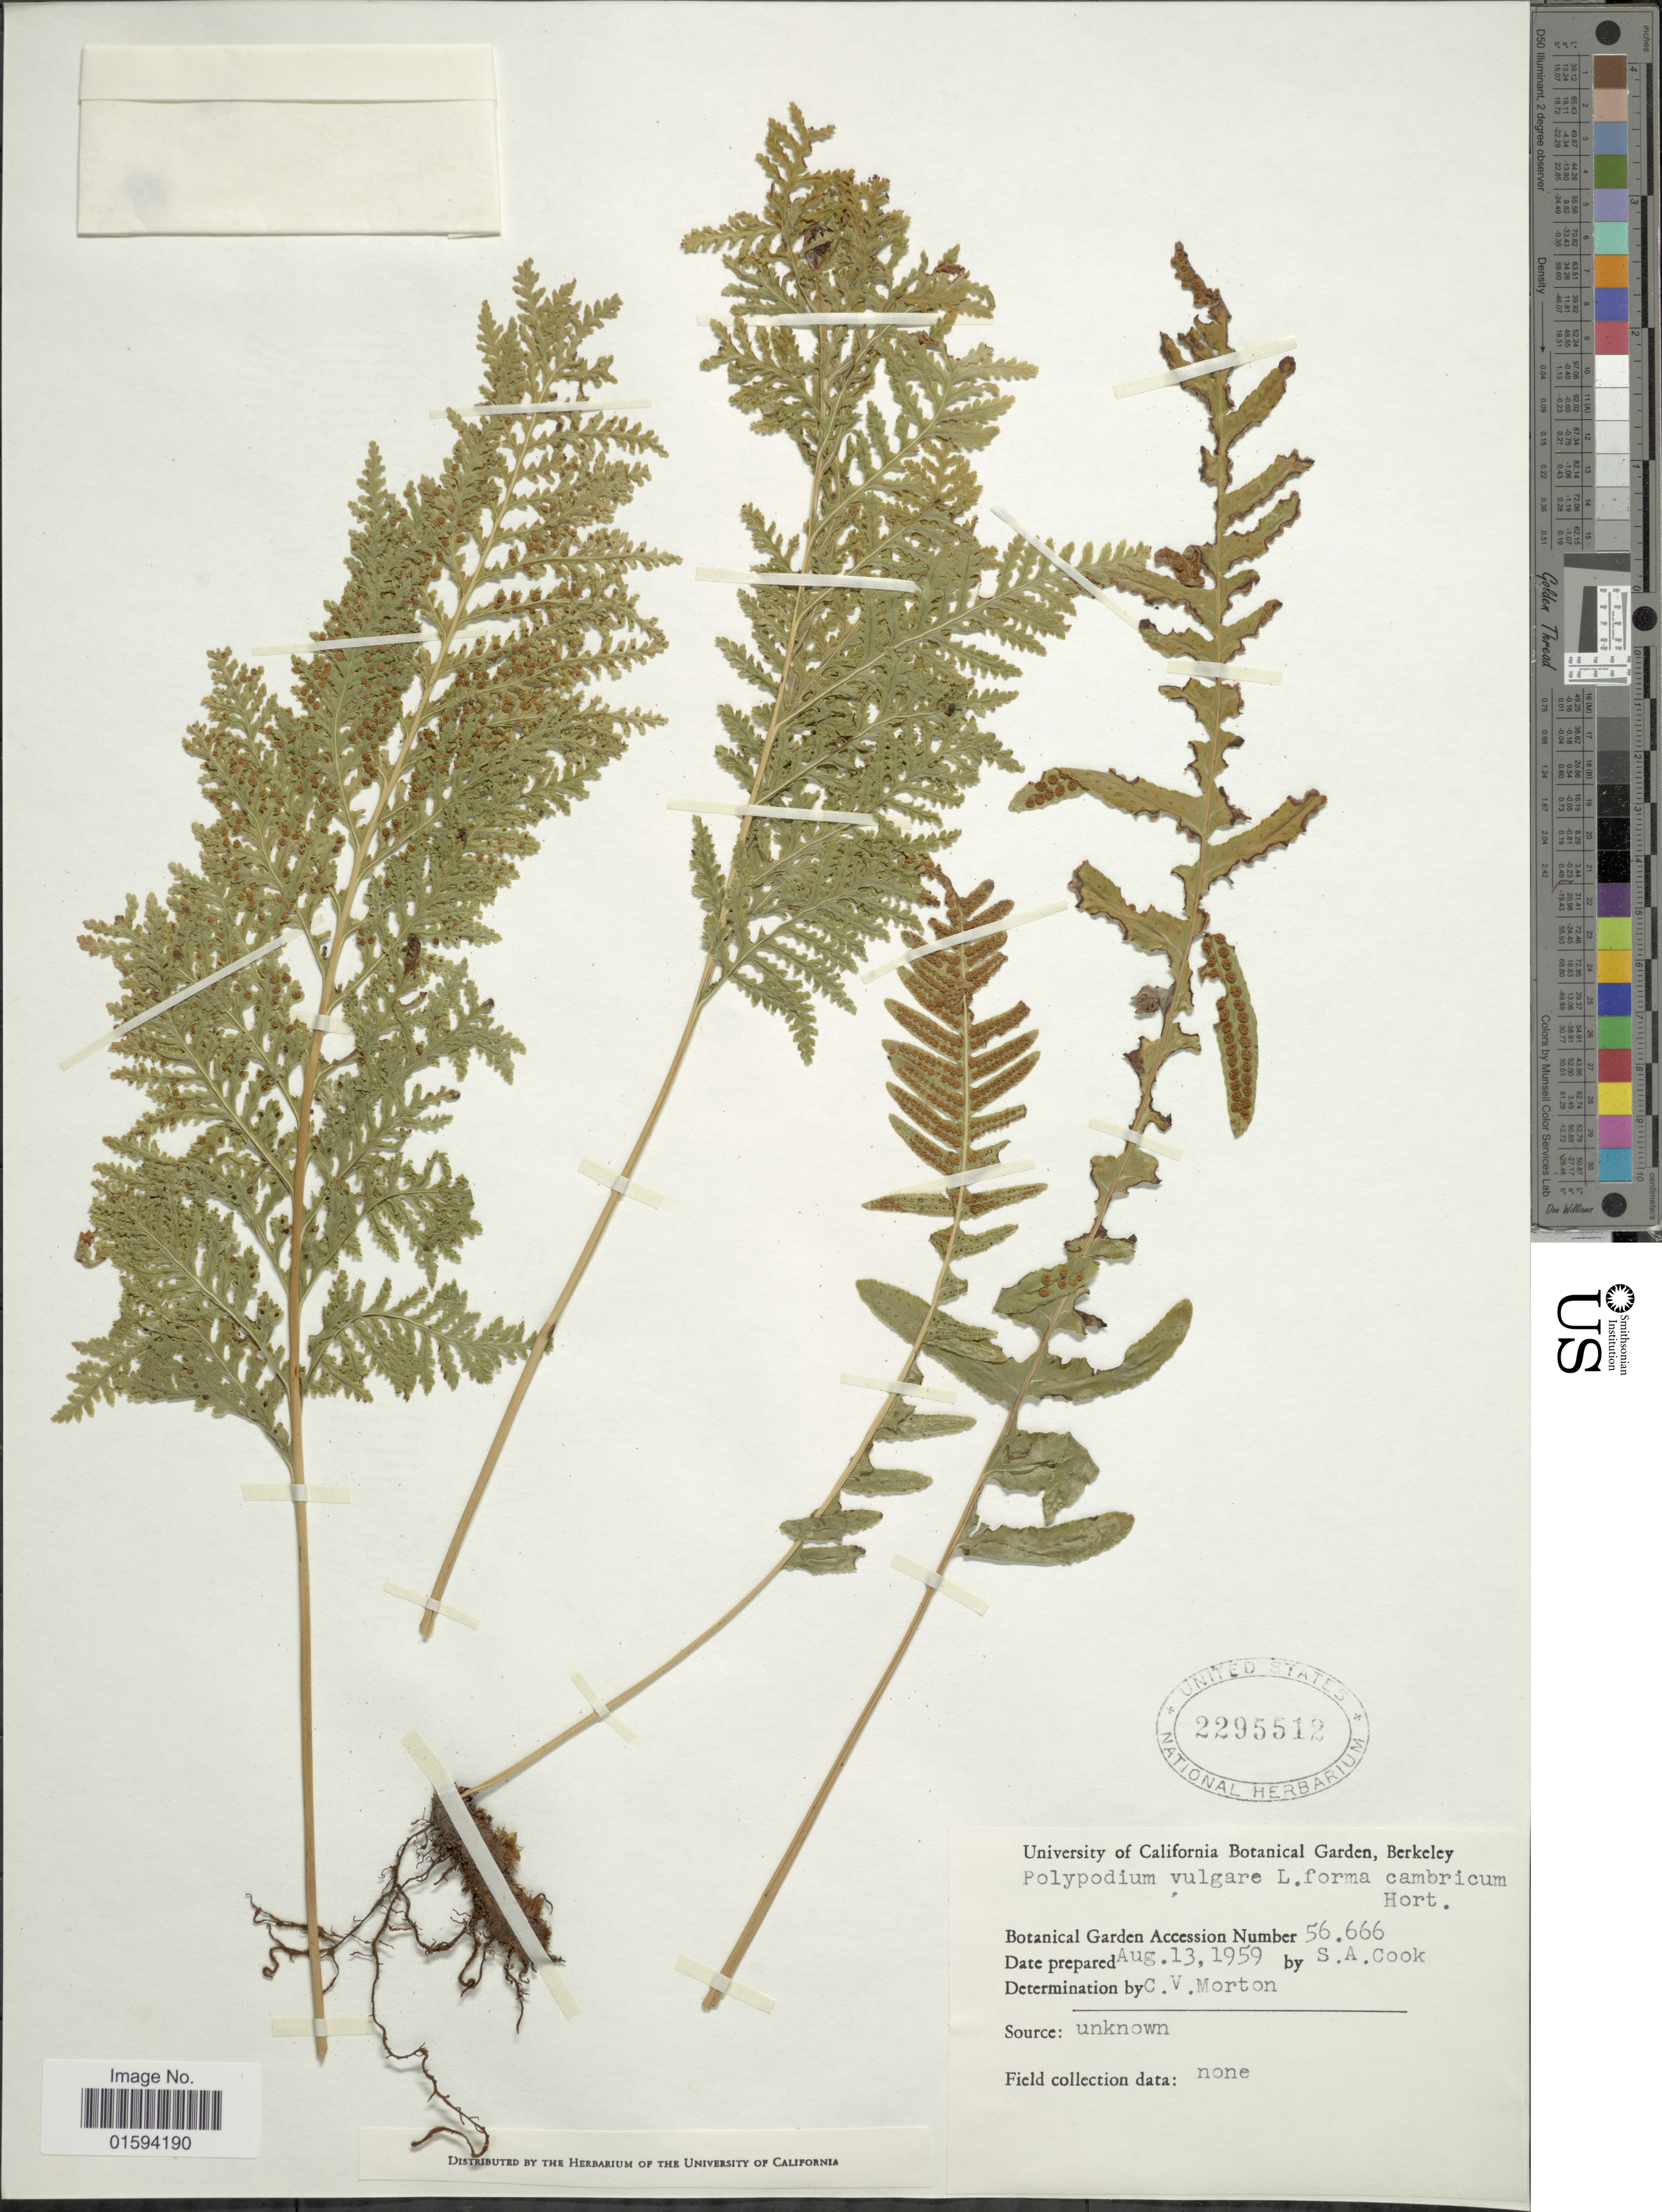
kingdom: Plantae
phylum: Tracheophyta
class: Polypodiopsida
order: Polypodiales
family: Polypodiaceae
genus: Polypodium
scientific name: Polypodium vulgare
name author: L.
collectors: S. A. Cook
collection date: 1959-08-13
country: United States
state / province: California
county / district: Alameda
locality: University of California Botanical Garden, Berkeleym Botanical Garden Accession Number 56.666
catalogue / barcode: US 2295512